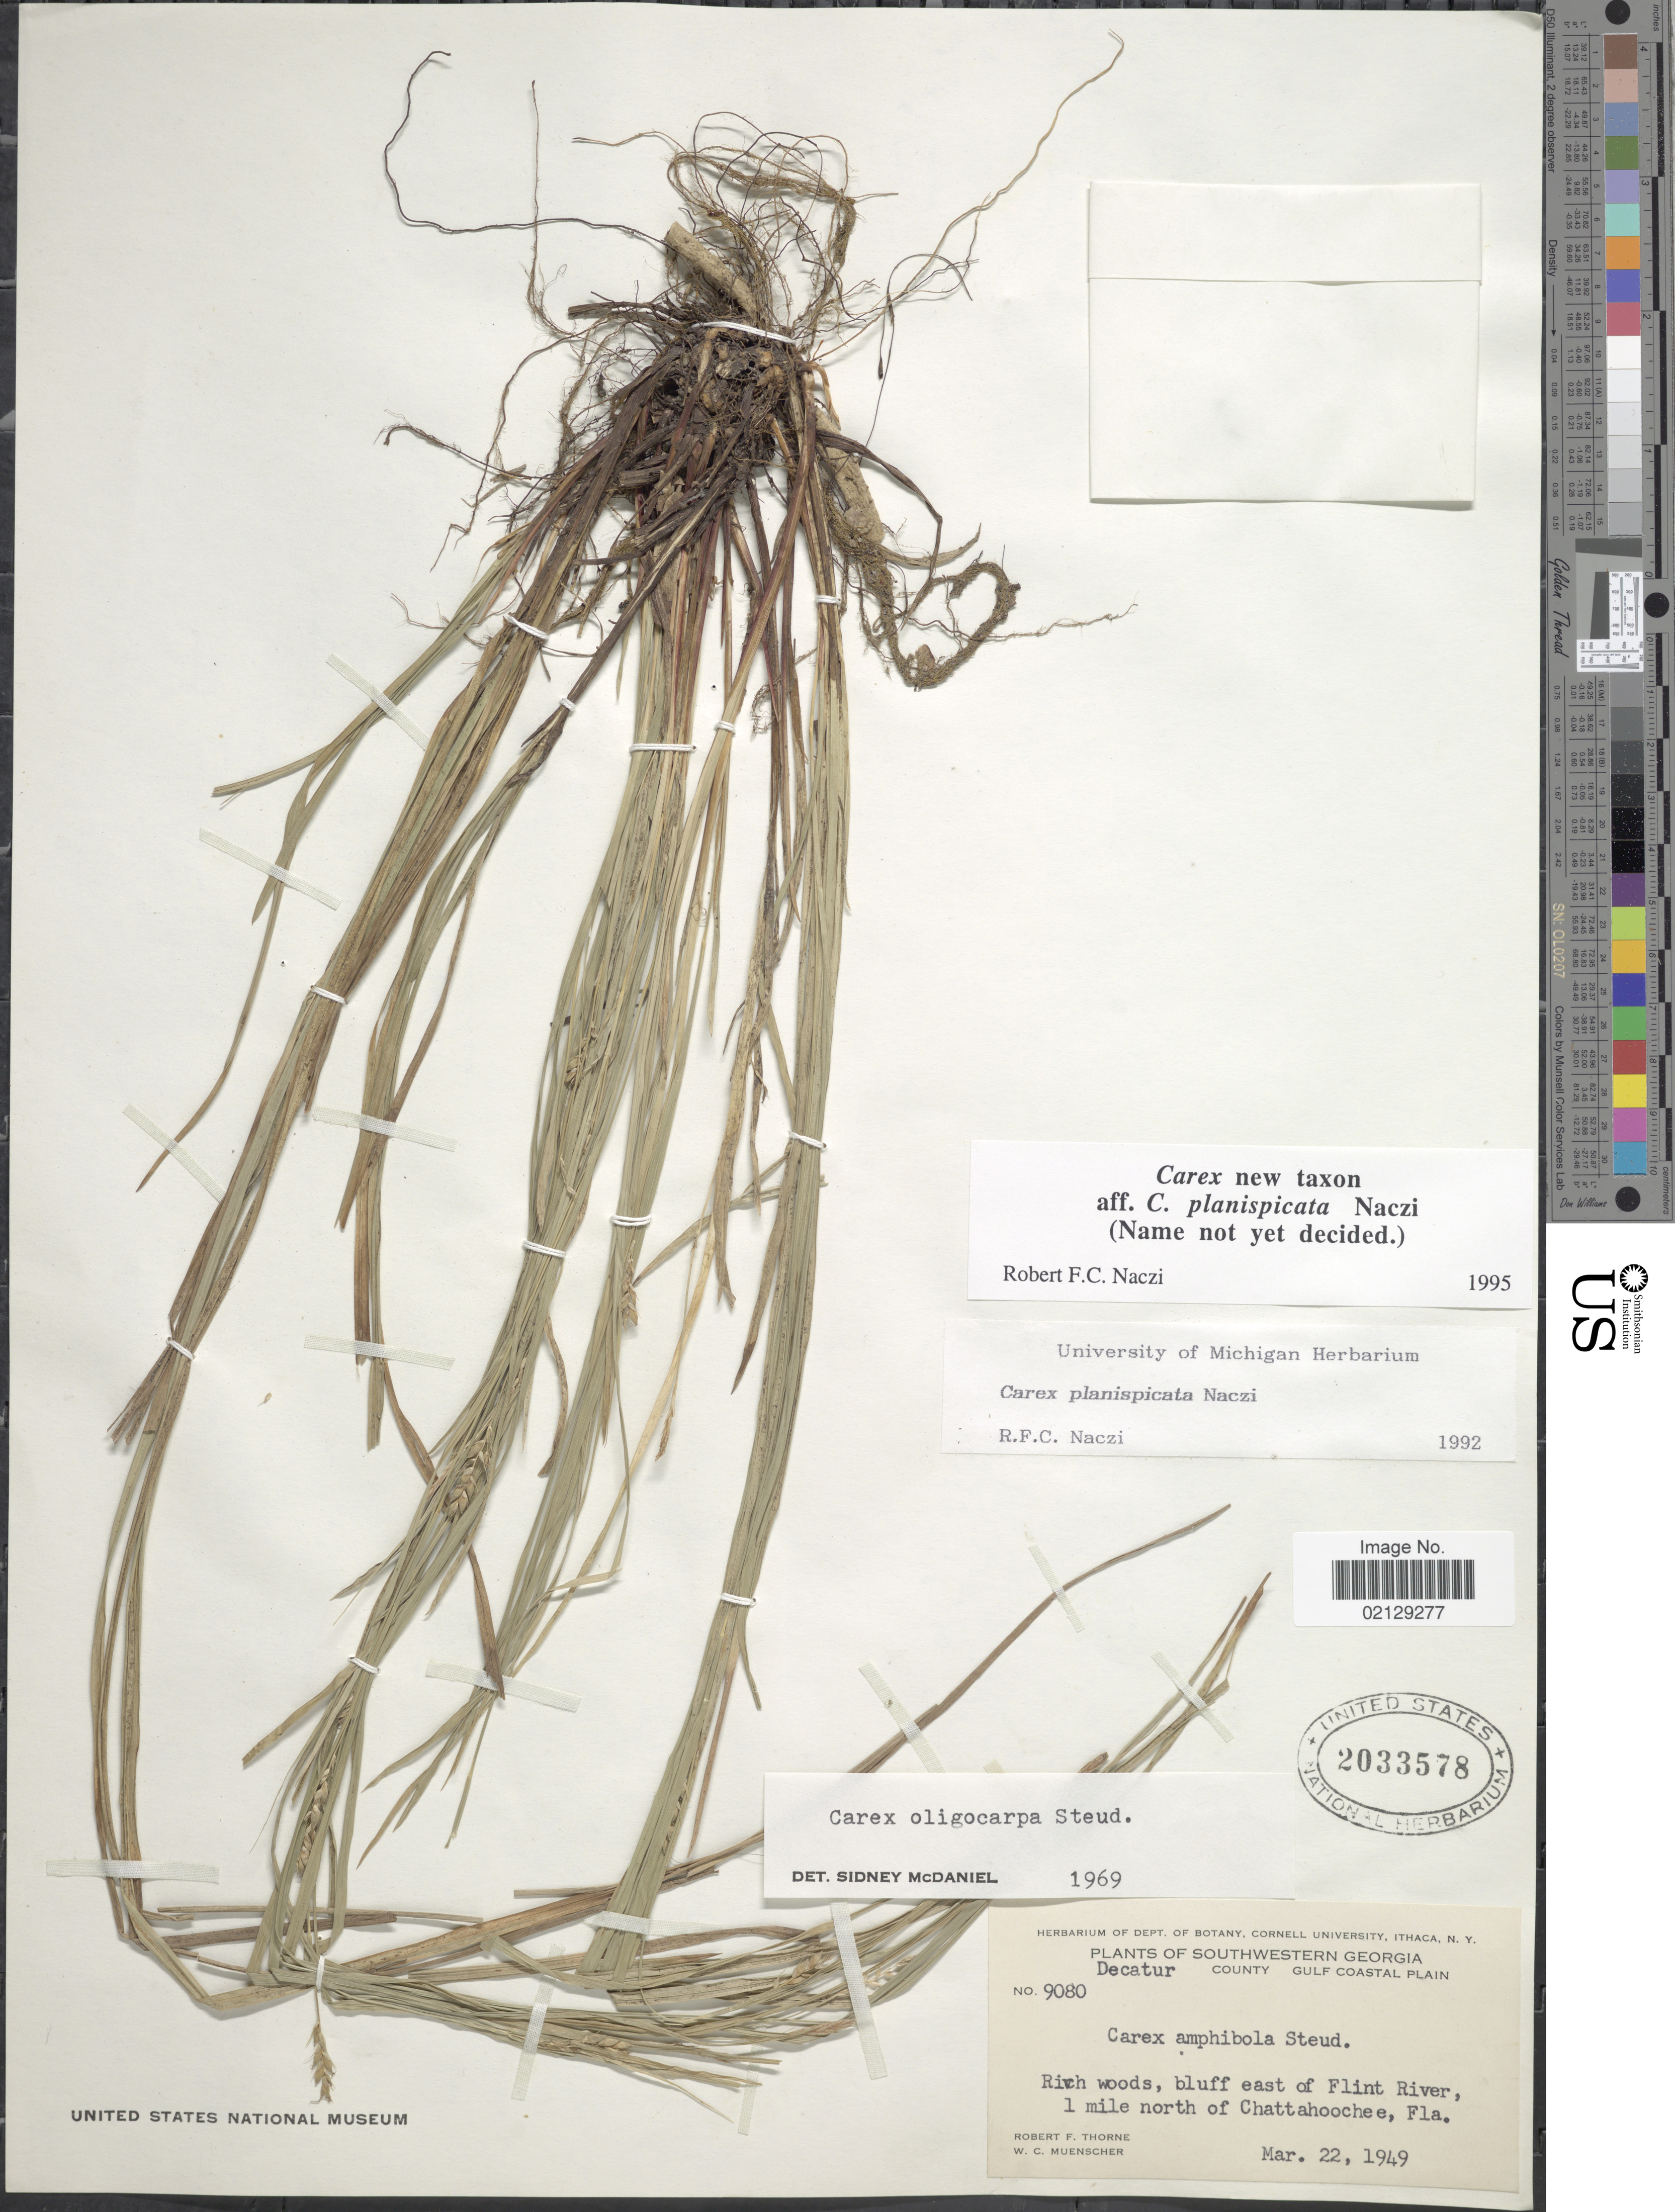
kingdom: Plantae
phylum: Tracheophyta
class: Liliopsida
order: Poales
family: Cyperaceae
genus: Carex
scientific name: Carex planispicata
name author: Naczi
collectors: R. F. Thorne & W. Muenscher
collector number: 9080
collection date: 1949-03-22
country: United States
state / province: Florida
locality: Southwestern Georgia, Decatur County, Gulf Coastal Plain, Rich woods, bluff east of Flint River, 1 mile north of Chattahocchee.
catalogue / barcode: US 2033578